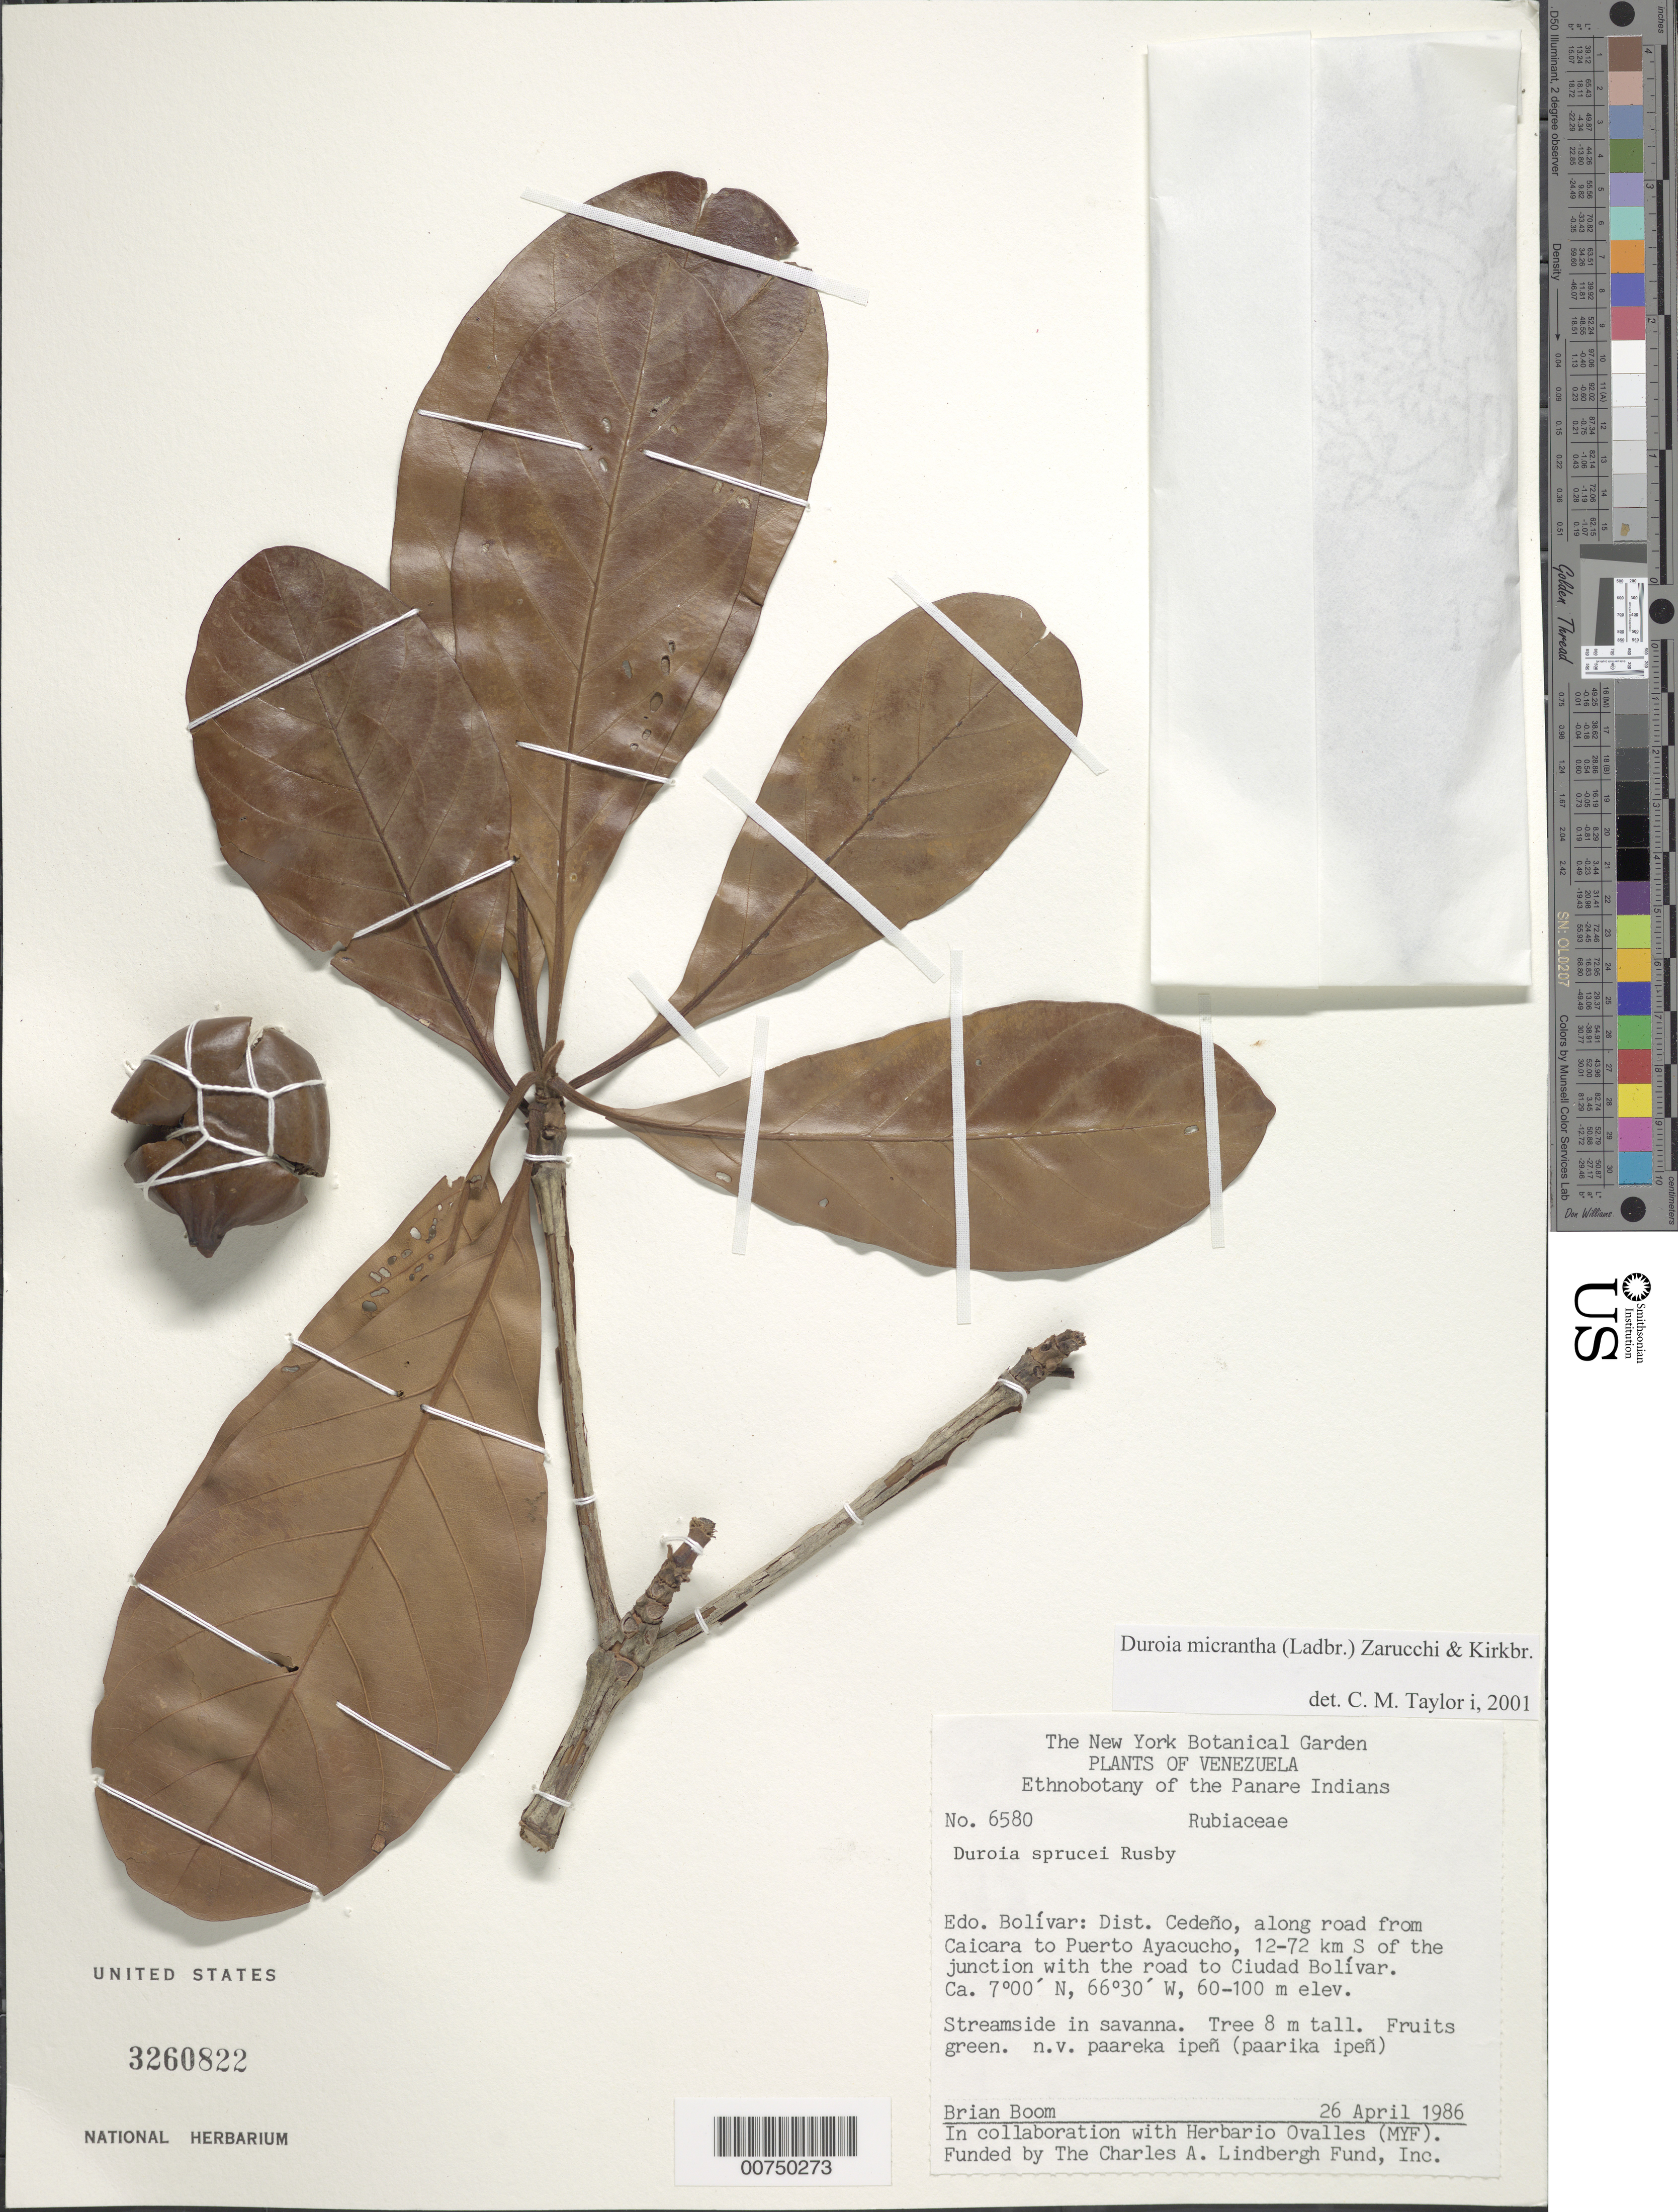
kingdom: Plantae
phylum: Tracheophyta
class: Magnoliopsida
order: Gentianales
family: Rubiaceae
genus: Duroia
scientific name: Duroia micrantha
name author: (Ladbr.) Zarucchi & J.H. Kirkbr.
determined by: Taylor, Charlotte M.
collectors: B. M. Boom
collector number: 6580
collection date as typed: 26-Apr-86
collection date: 1986-04-26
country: Venezuela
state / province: Bolívar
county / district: Cedeño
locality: Caicara del Orinoco - Puerto Ayacucho carretera, 12-72 km S of the junction of the road to Ciudad Bolívar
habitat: Streamside in savanna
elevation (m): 60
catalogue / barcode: US 3260822